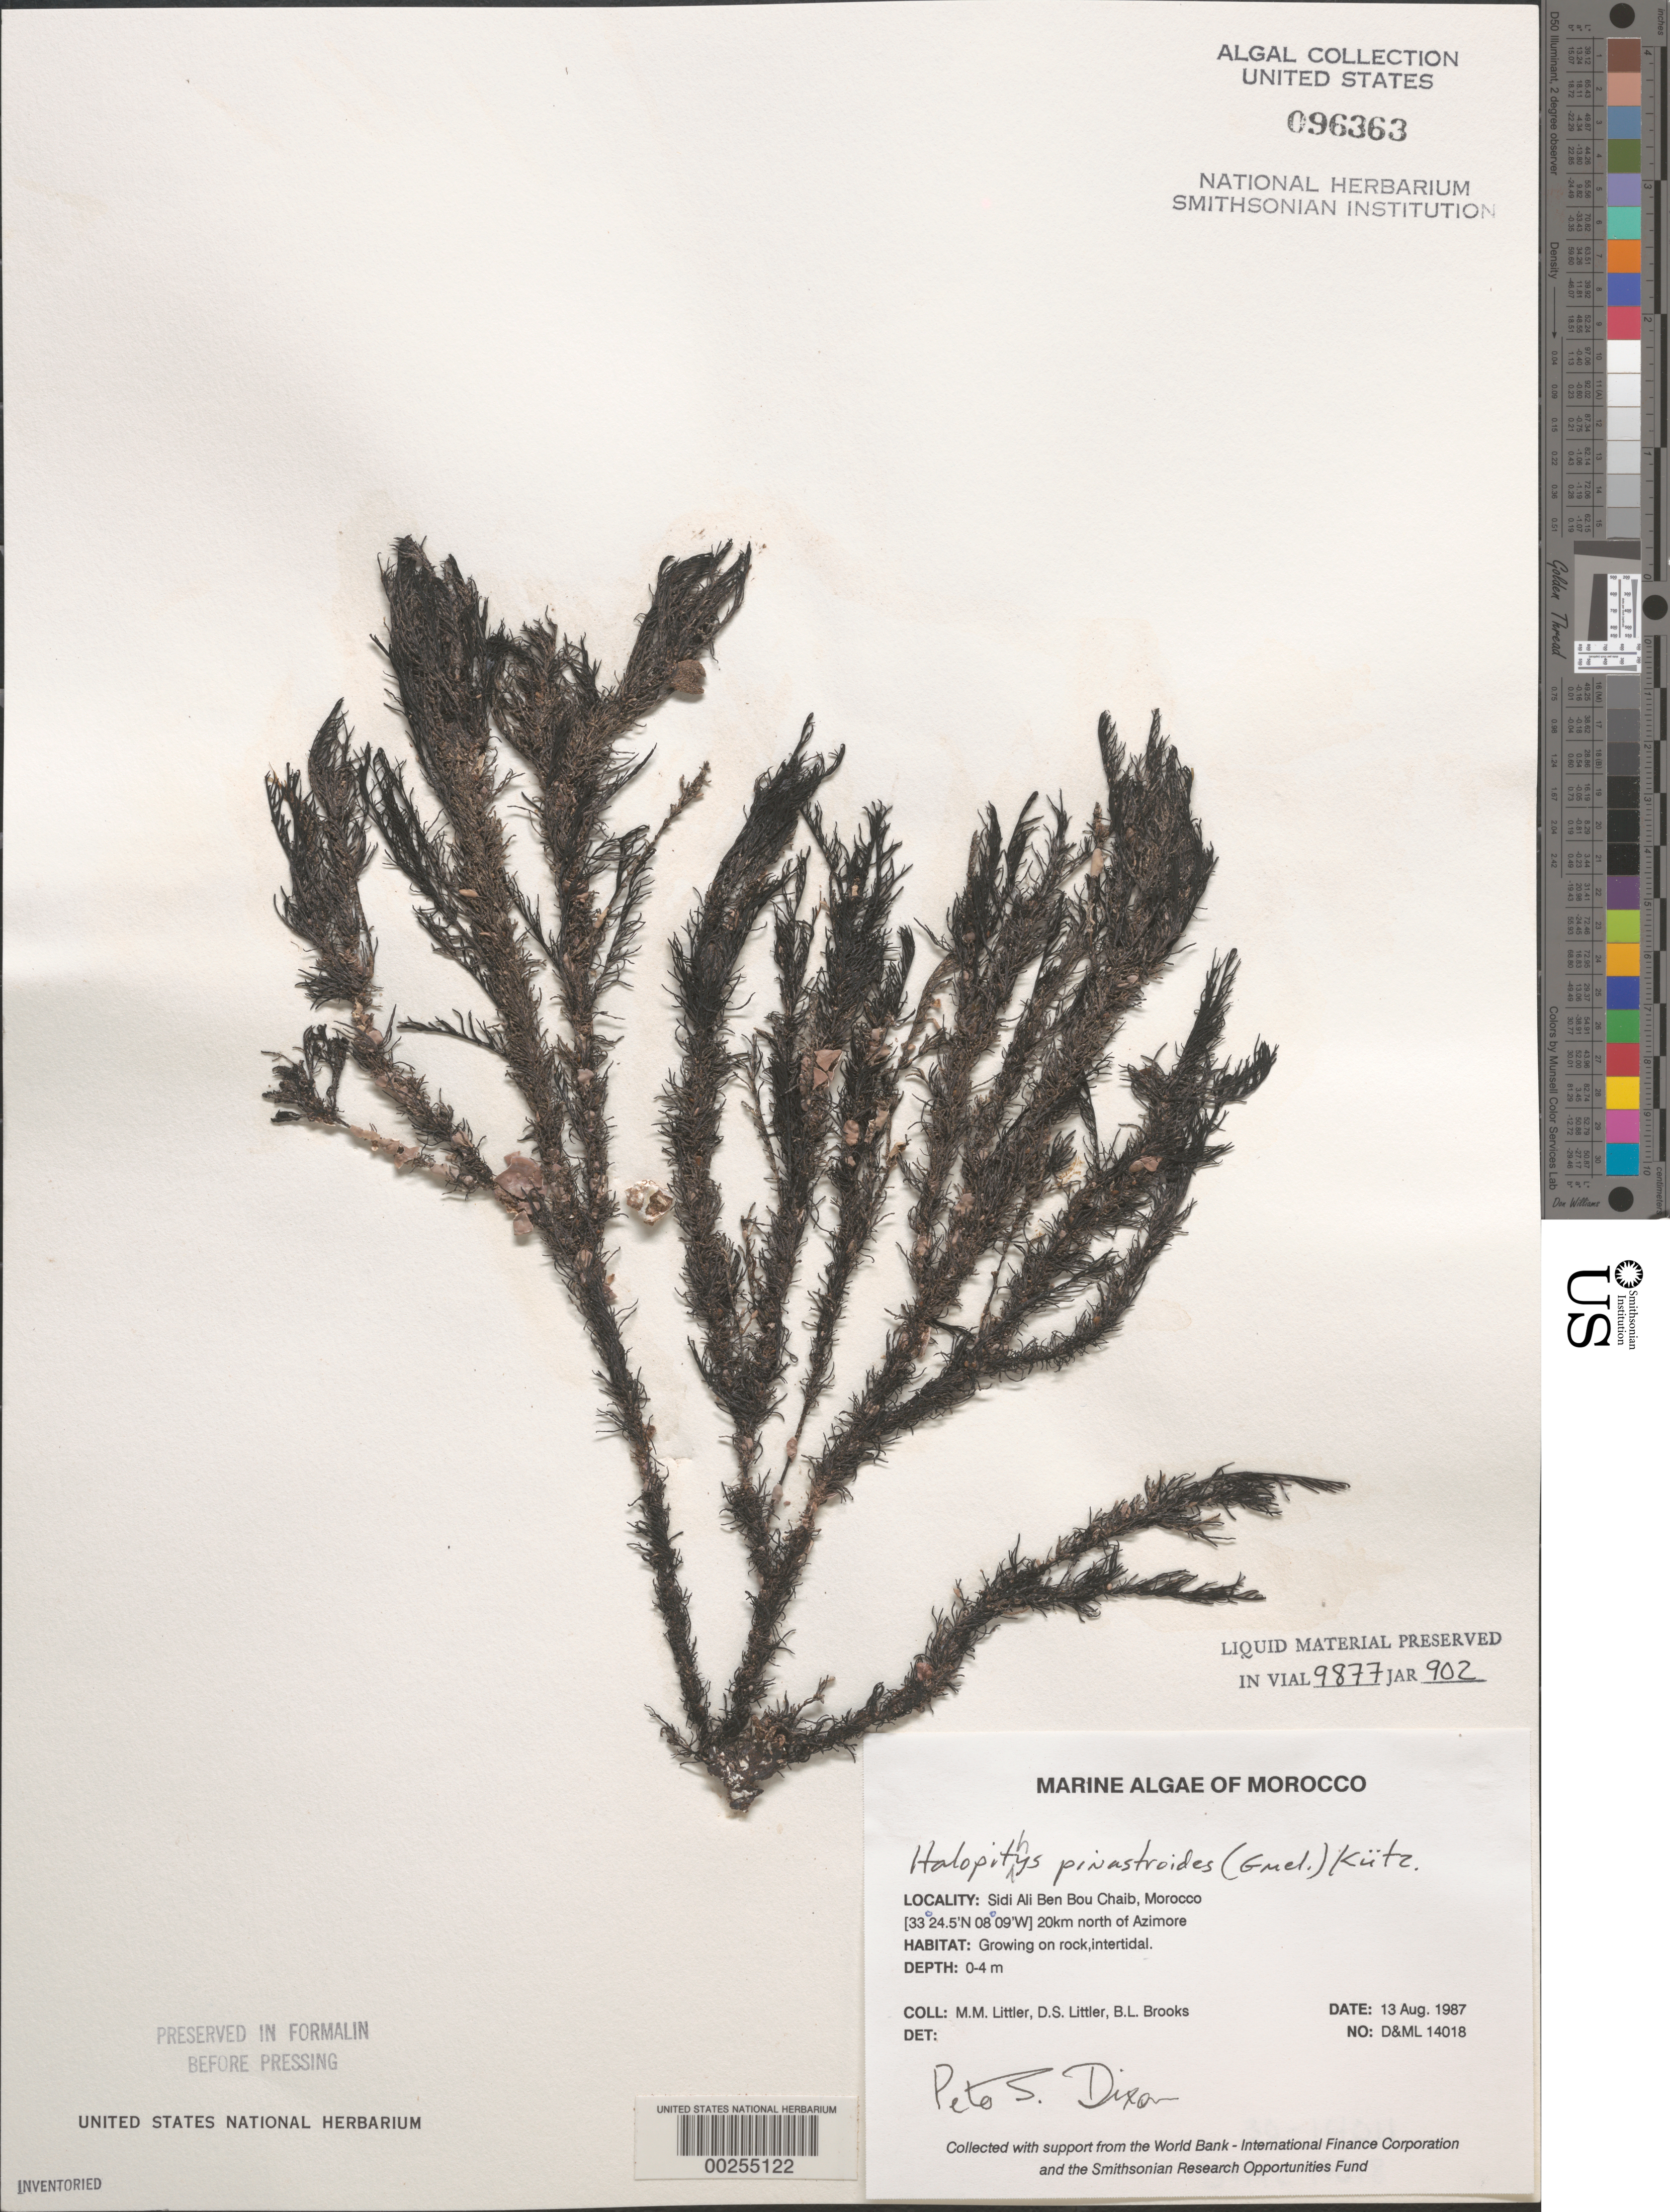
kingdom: Plantae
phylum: Rhodophyta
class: Florideophyceae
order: Ceramiales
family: Rhodomelaceae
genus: Halopithys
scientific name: Halopithys incurvus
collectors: M. M. Littler, D. S. Littler & B. Brooks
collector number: D&ML 14018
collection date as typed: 13 Aug 1987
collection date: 1987-08-13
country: Morocco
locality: Sidi Ali Ben Bou Chaib, 20 km north of Azimore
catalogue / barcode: US 96363